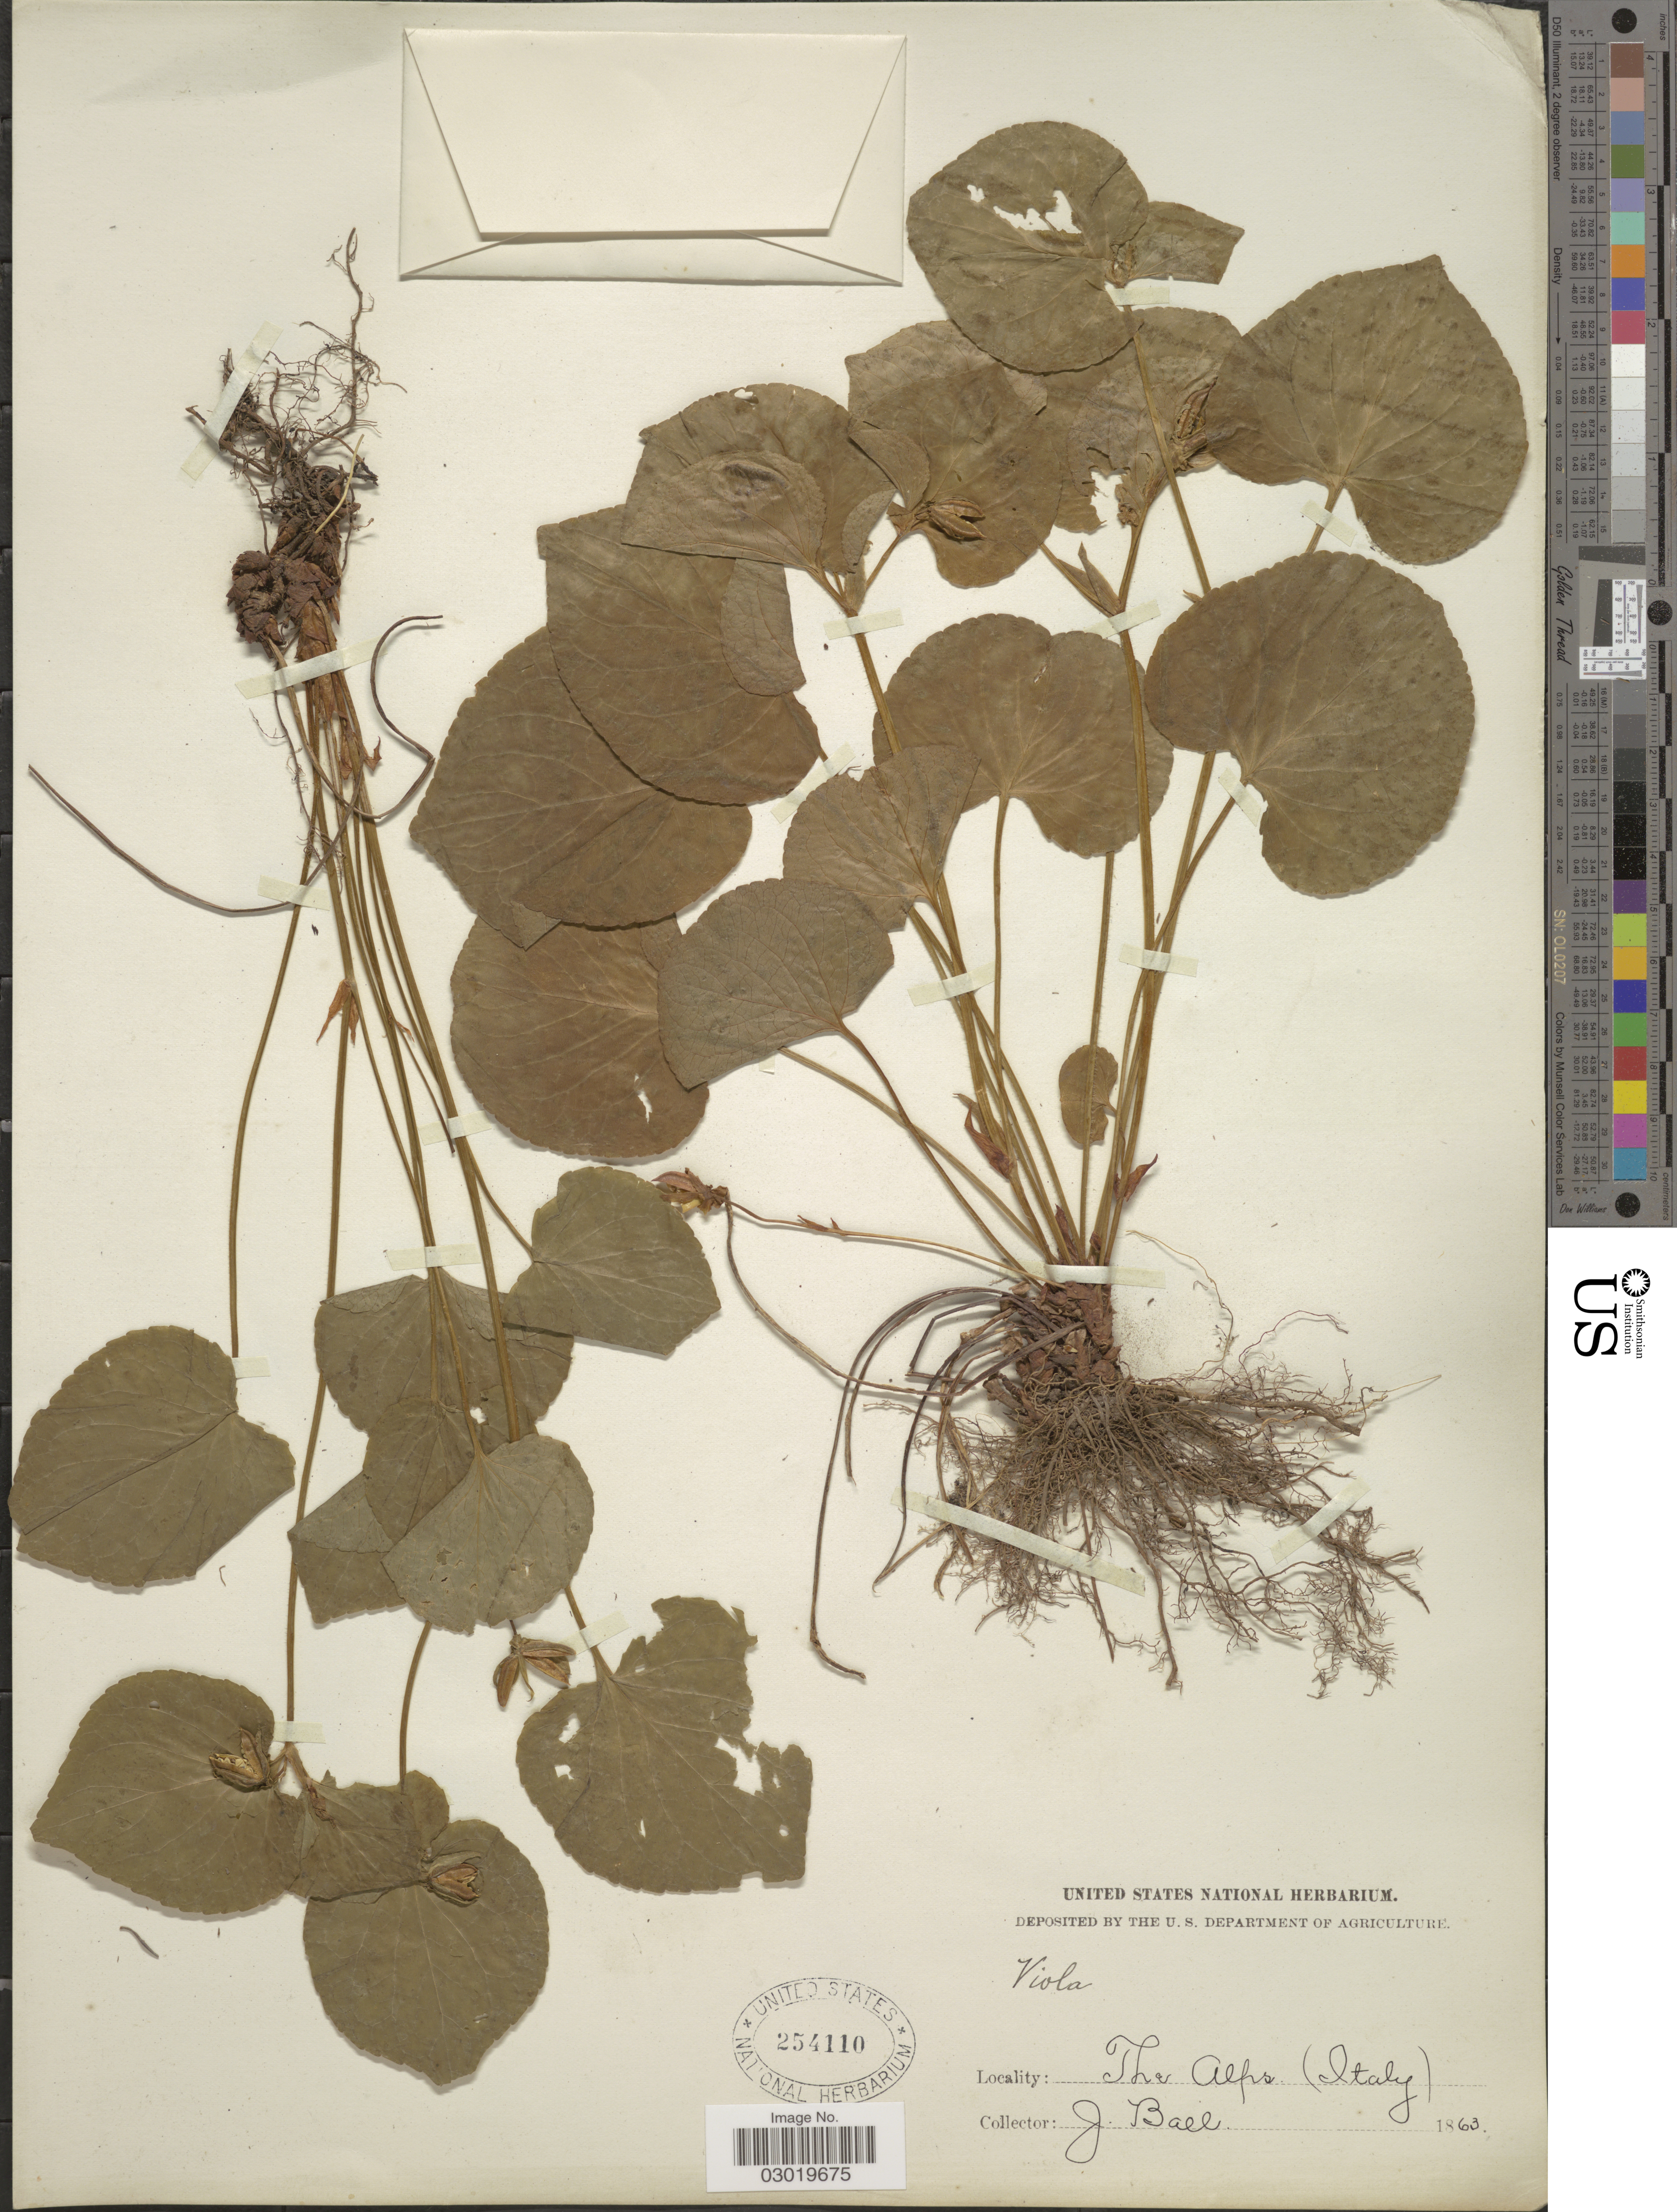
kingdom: Plantae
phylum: Tracheophyta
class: Magnoliopsida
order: Malpighiales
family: Violaceae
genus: Viola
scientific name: Viola sp.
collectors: J. Ball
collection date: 1863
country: Italy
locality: The Alps.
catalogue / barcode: US 254110